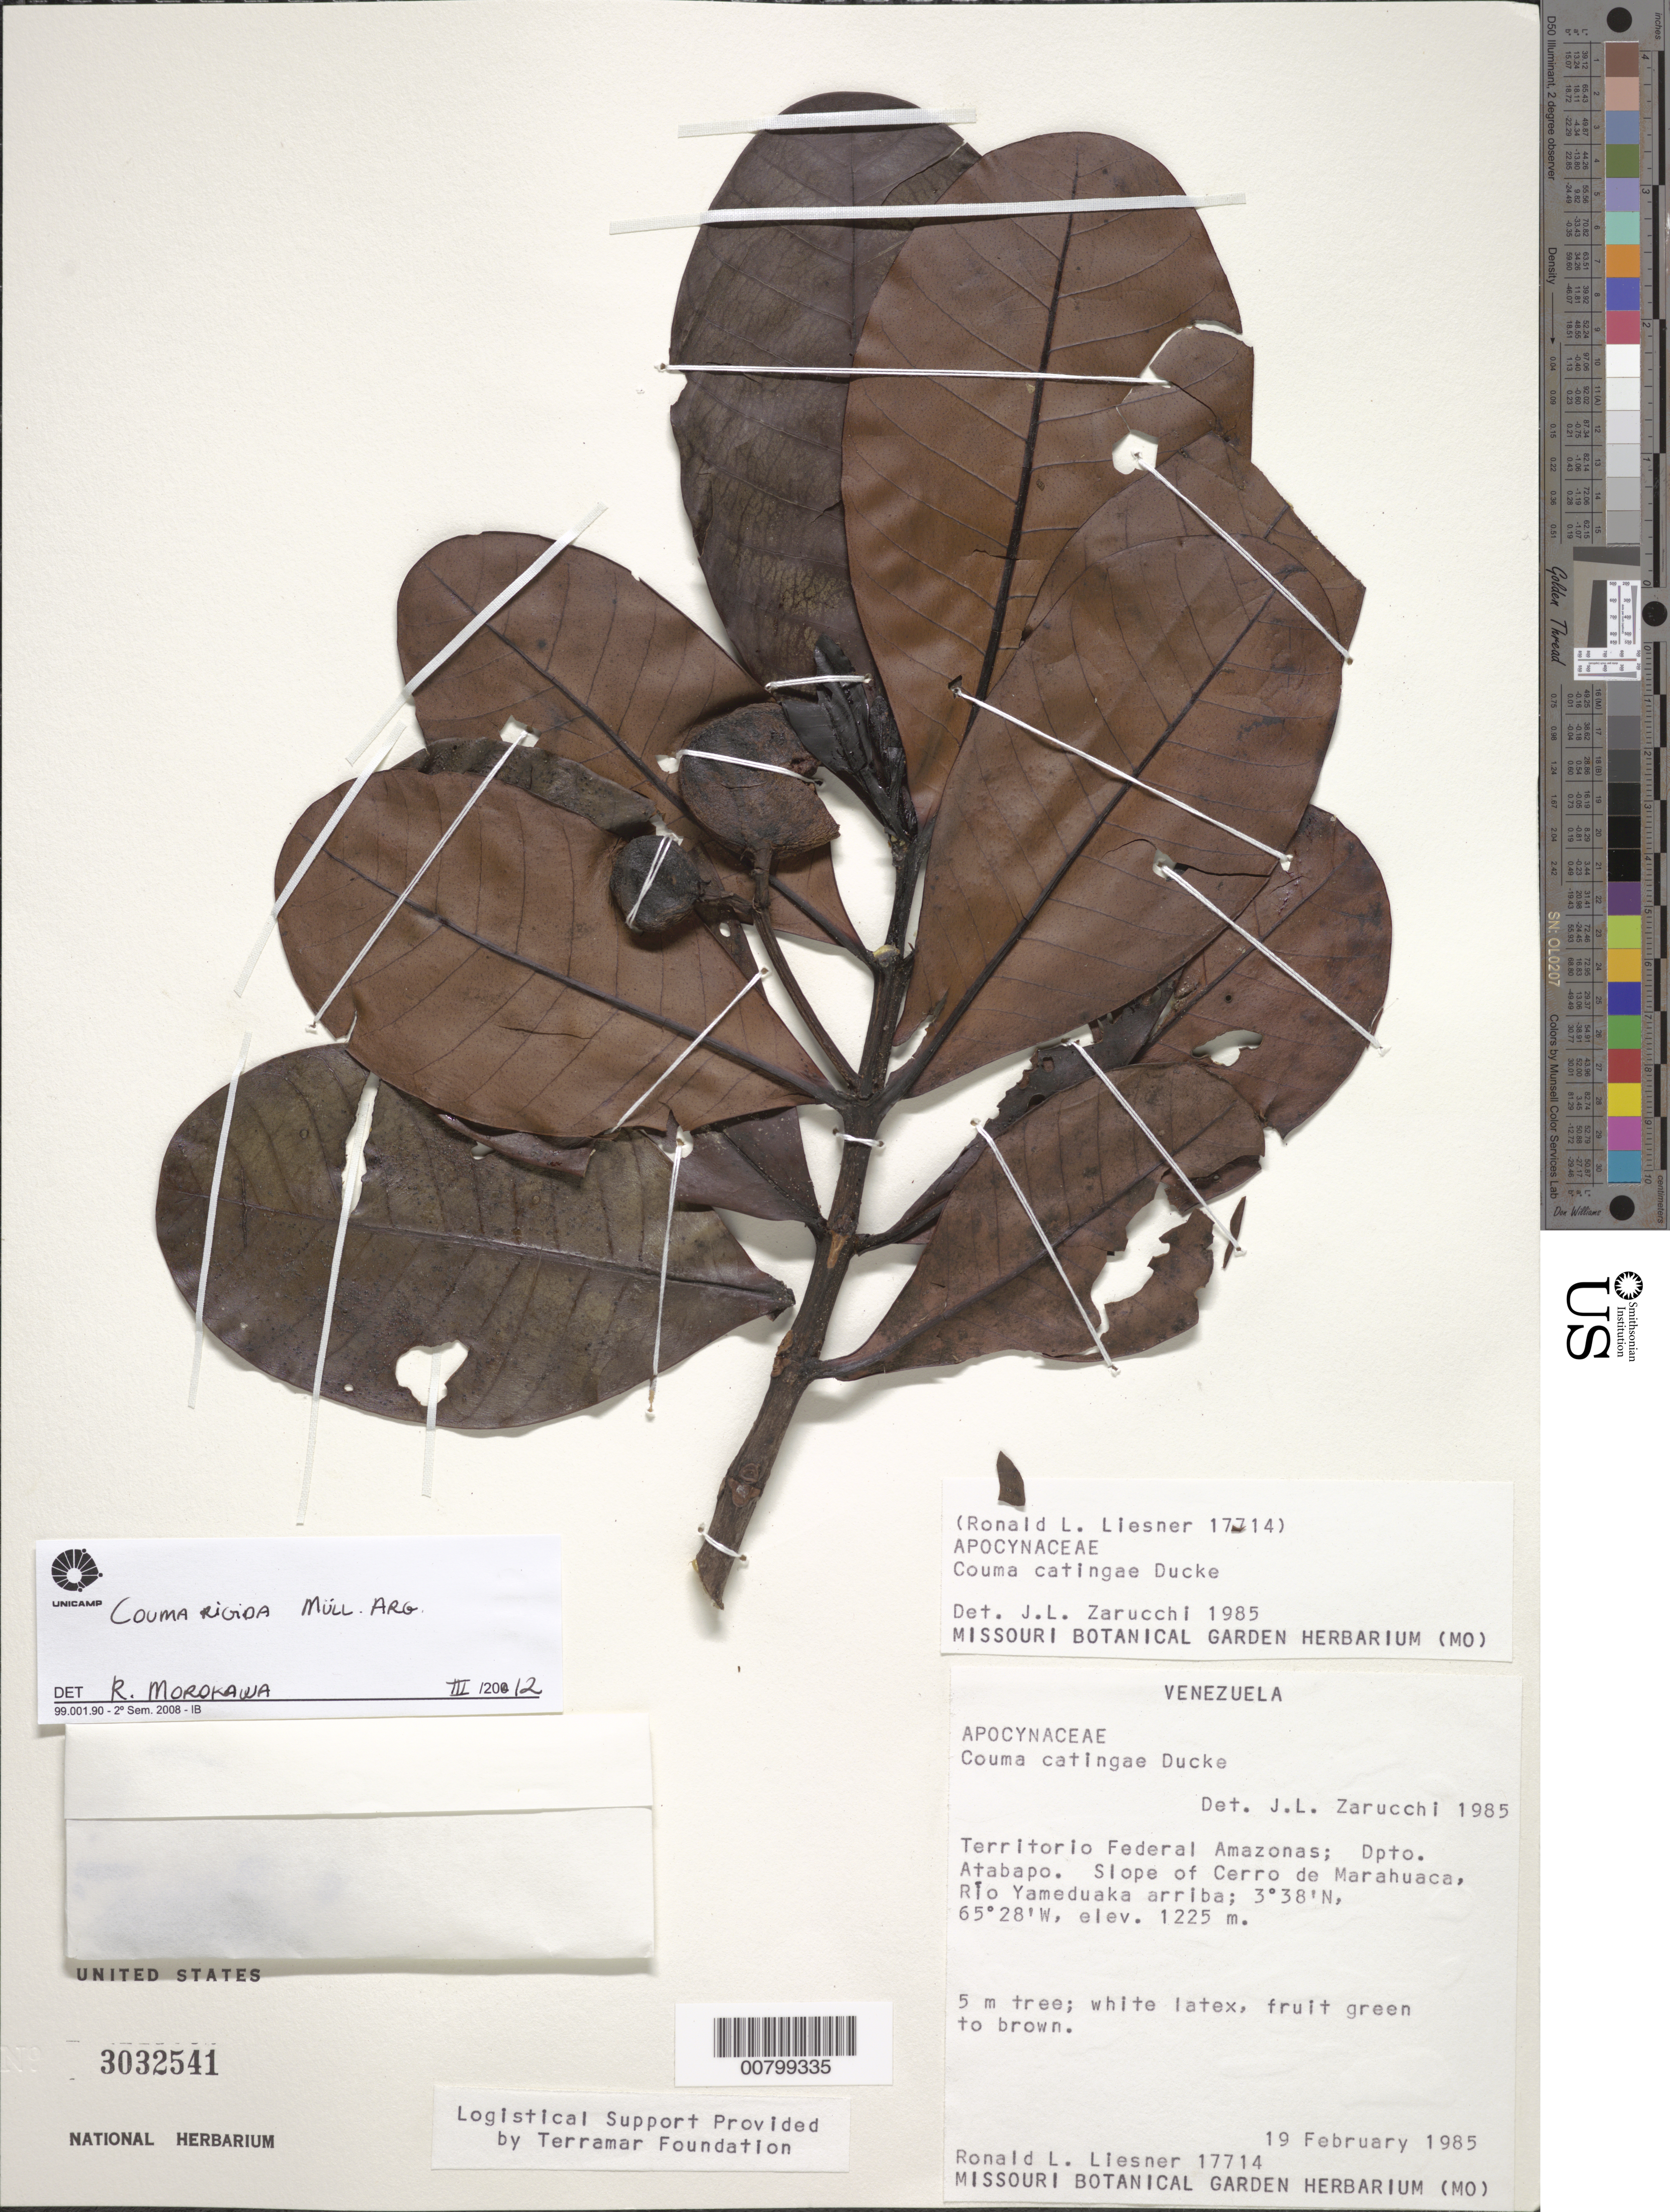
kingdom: Plantae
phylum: Tracheophyta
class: Magnoliopsida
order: Gentianales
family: Apocynaceae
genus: Couma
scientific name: Couma rigida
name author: Müll. Arg.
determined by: Morokawa, R.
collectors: R. L. Liesner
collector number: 17714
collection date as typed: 19-Feb-85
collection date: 1985-02-19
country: Venezuela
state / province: Amazonas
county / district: Atabapo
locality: Cerro de Marahuaca slope, Río Yameduaka arriba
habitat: Slope of cerro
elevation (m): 1225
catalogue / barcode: US 3032541